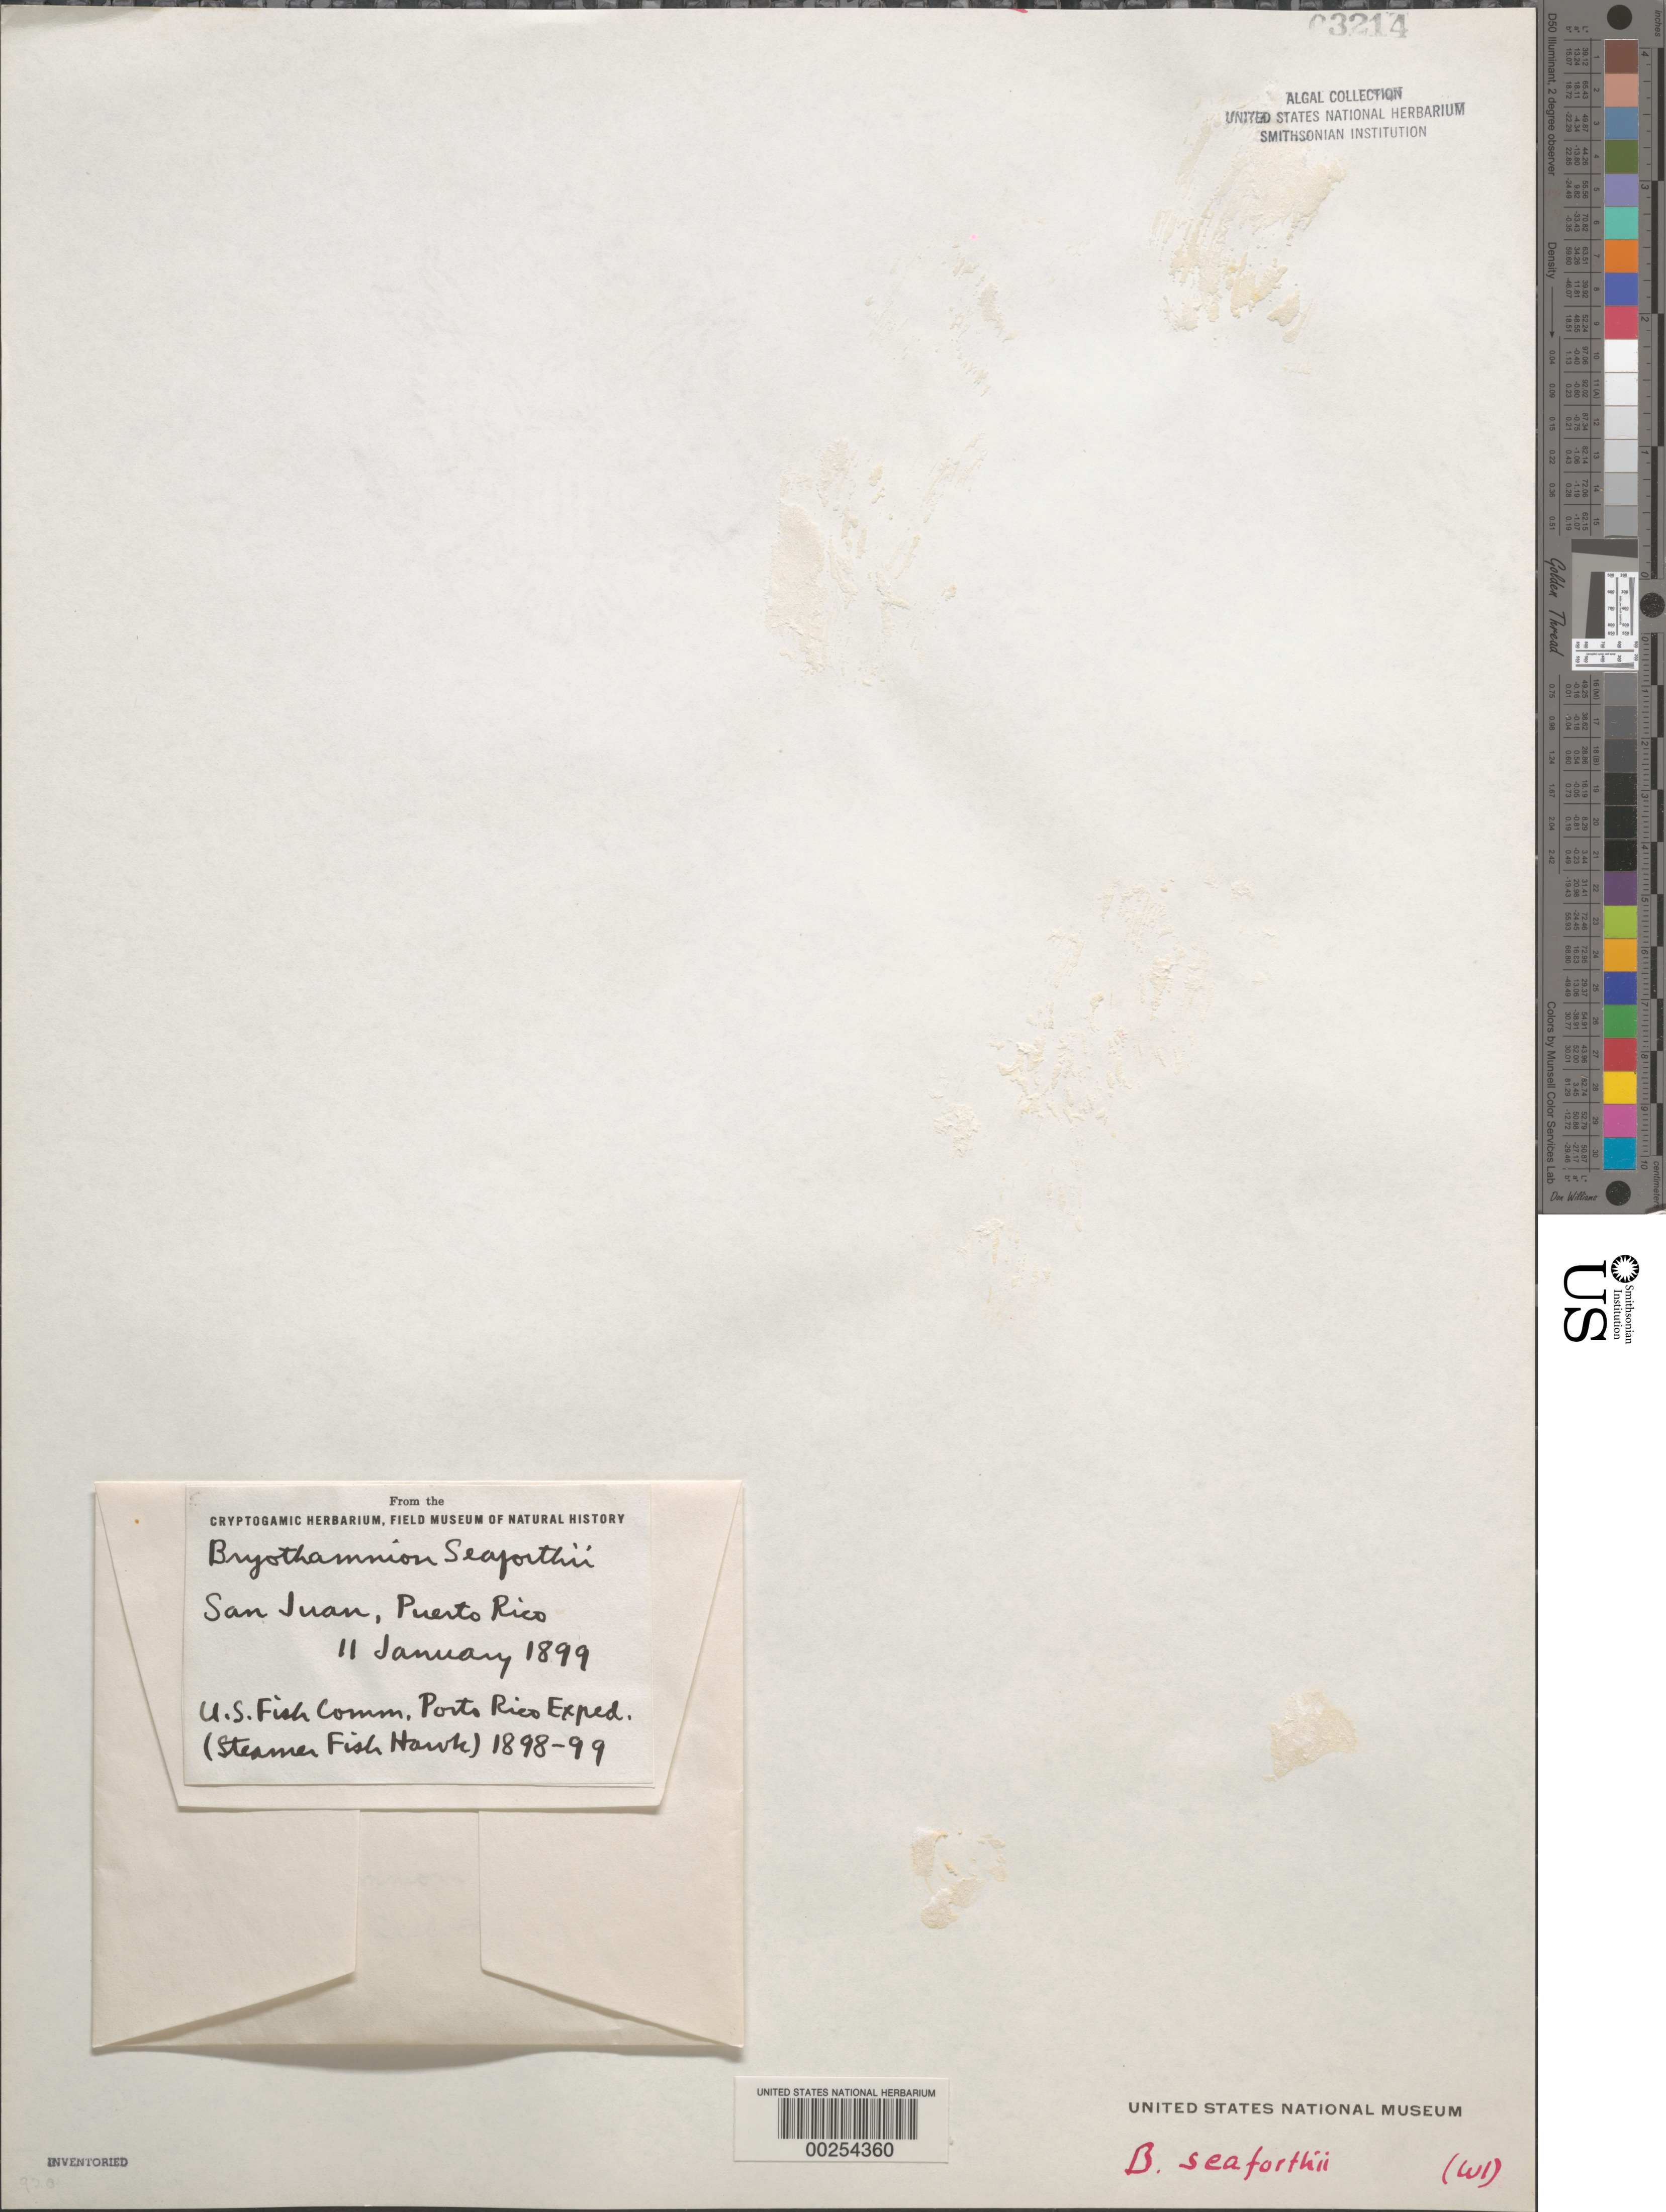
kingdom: Plantae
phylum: Rhodophyta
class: Florideophyceae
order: Ceramiales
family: Rhodomelaceae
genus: Bryothamnion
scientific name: Bryothamnion seaforthii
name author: (Turner) Kütz.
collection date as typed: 11 Jan 1899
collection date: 1899-01-11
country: Puerto Rico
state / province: San Juan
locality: San Juan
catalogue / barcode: US 3214